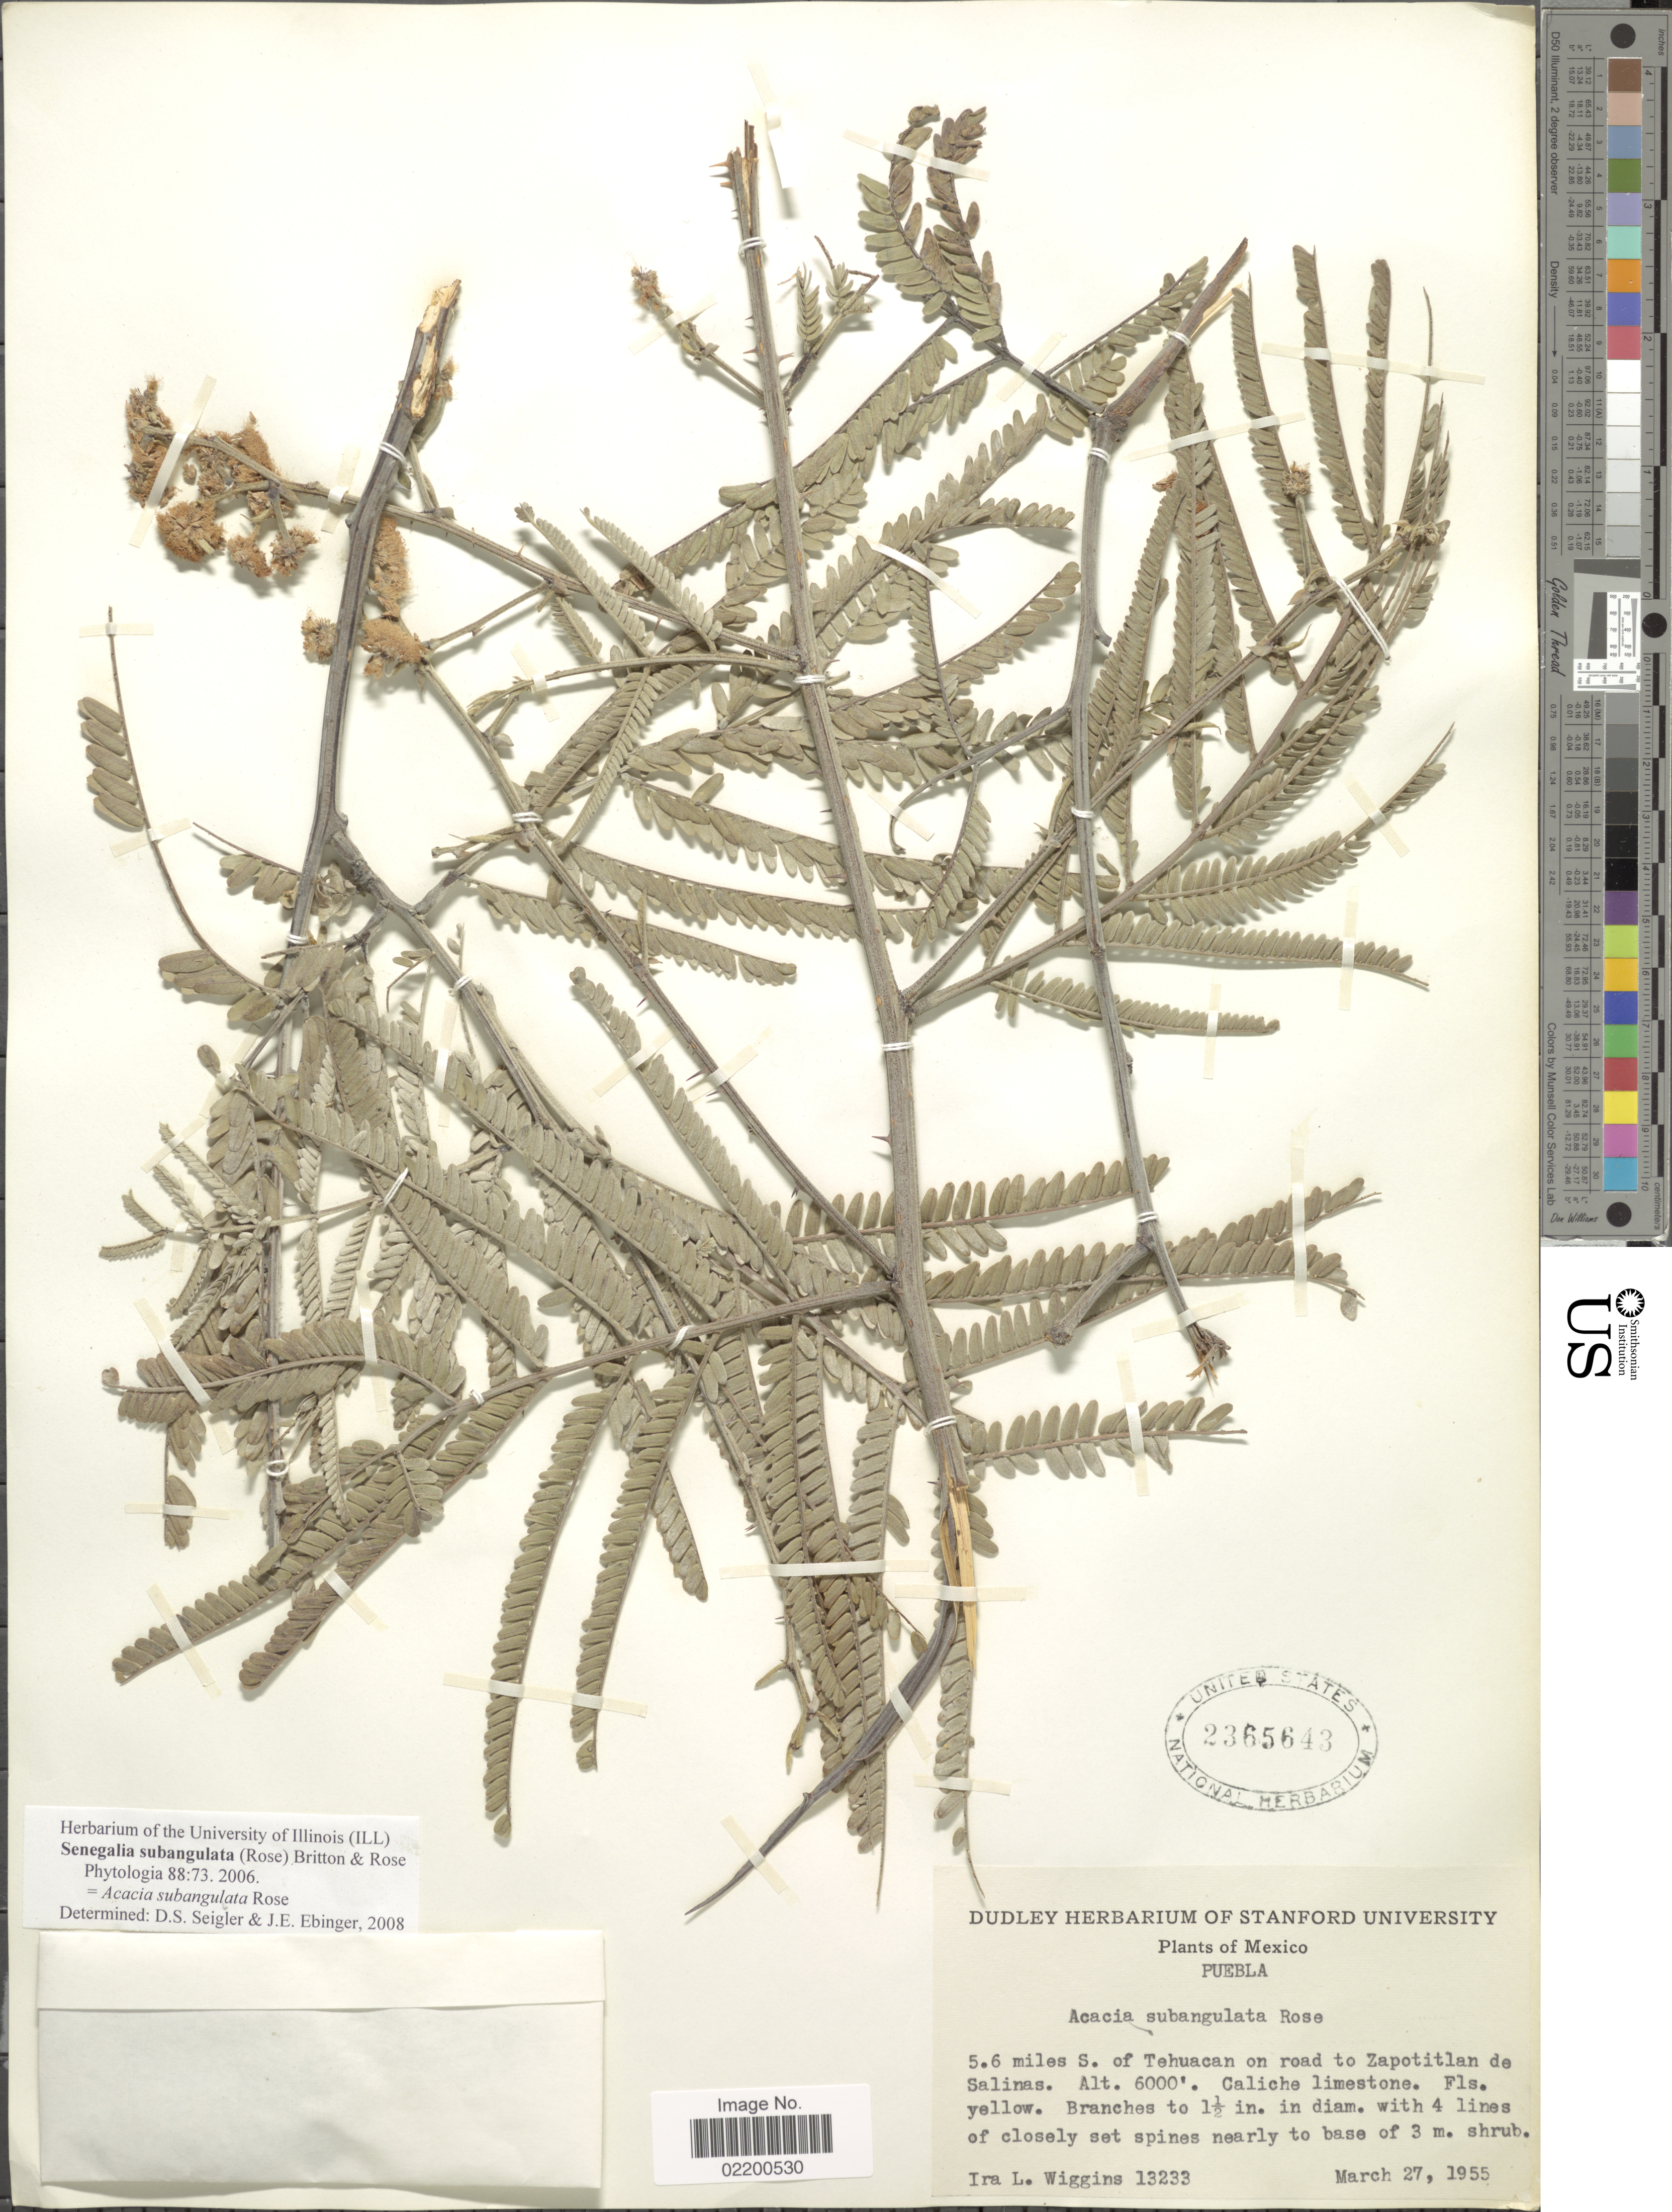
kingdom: Plantae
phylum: Tracheophyta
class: Magnoliopsida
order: Fabales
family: Fabaceae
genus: Senegalia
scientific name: Senegalia subangulata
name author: (Rose) Britton & Rose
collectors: I. L. Wiggins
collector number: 13233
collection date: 1955-03-27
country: Mexico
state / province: Puebla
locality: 5.6 miles S. of Tehuacan on road to Zapotitlan de Salinas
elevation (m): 1829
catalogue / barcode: US 2365643